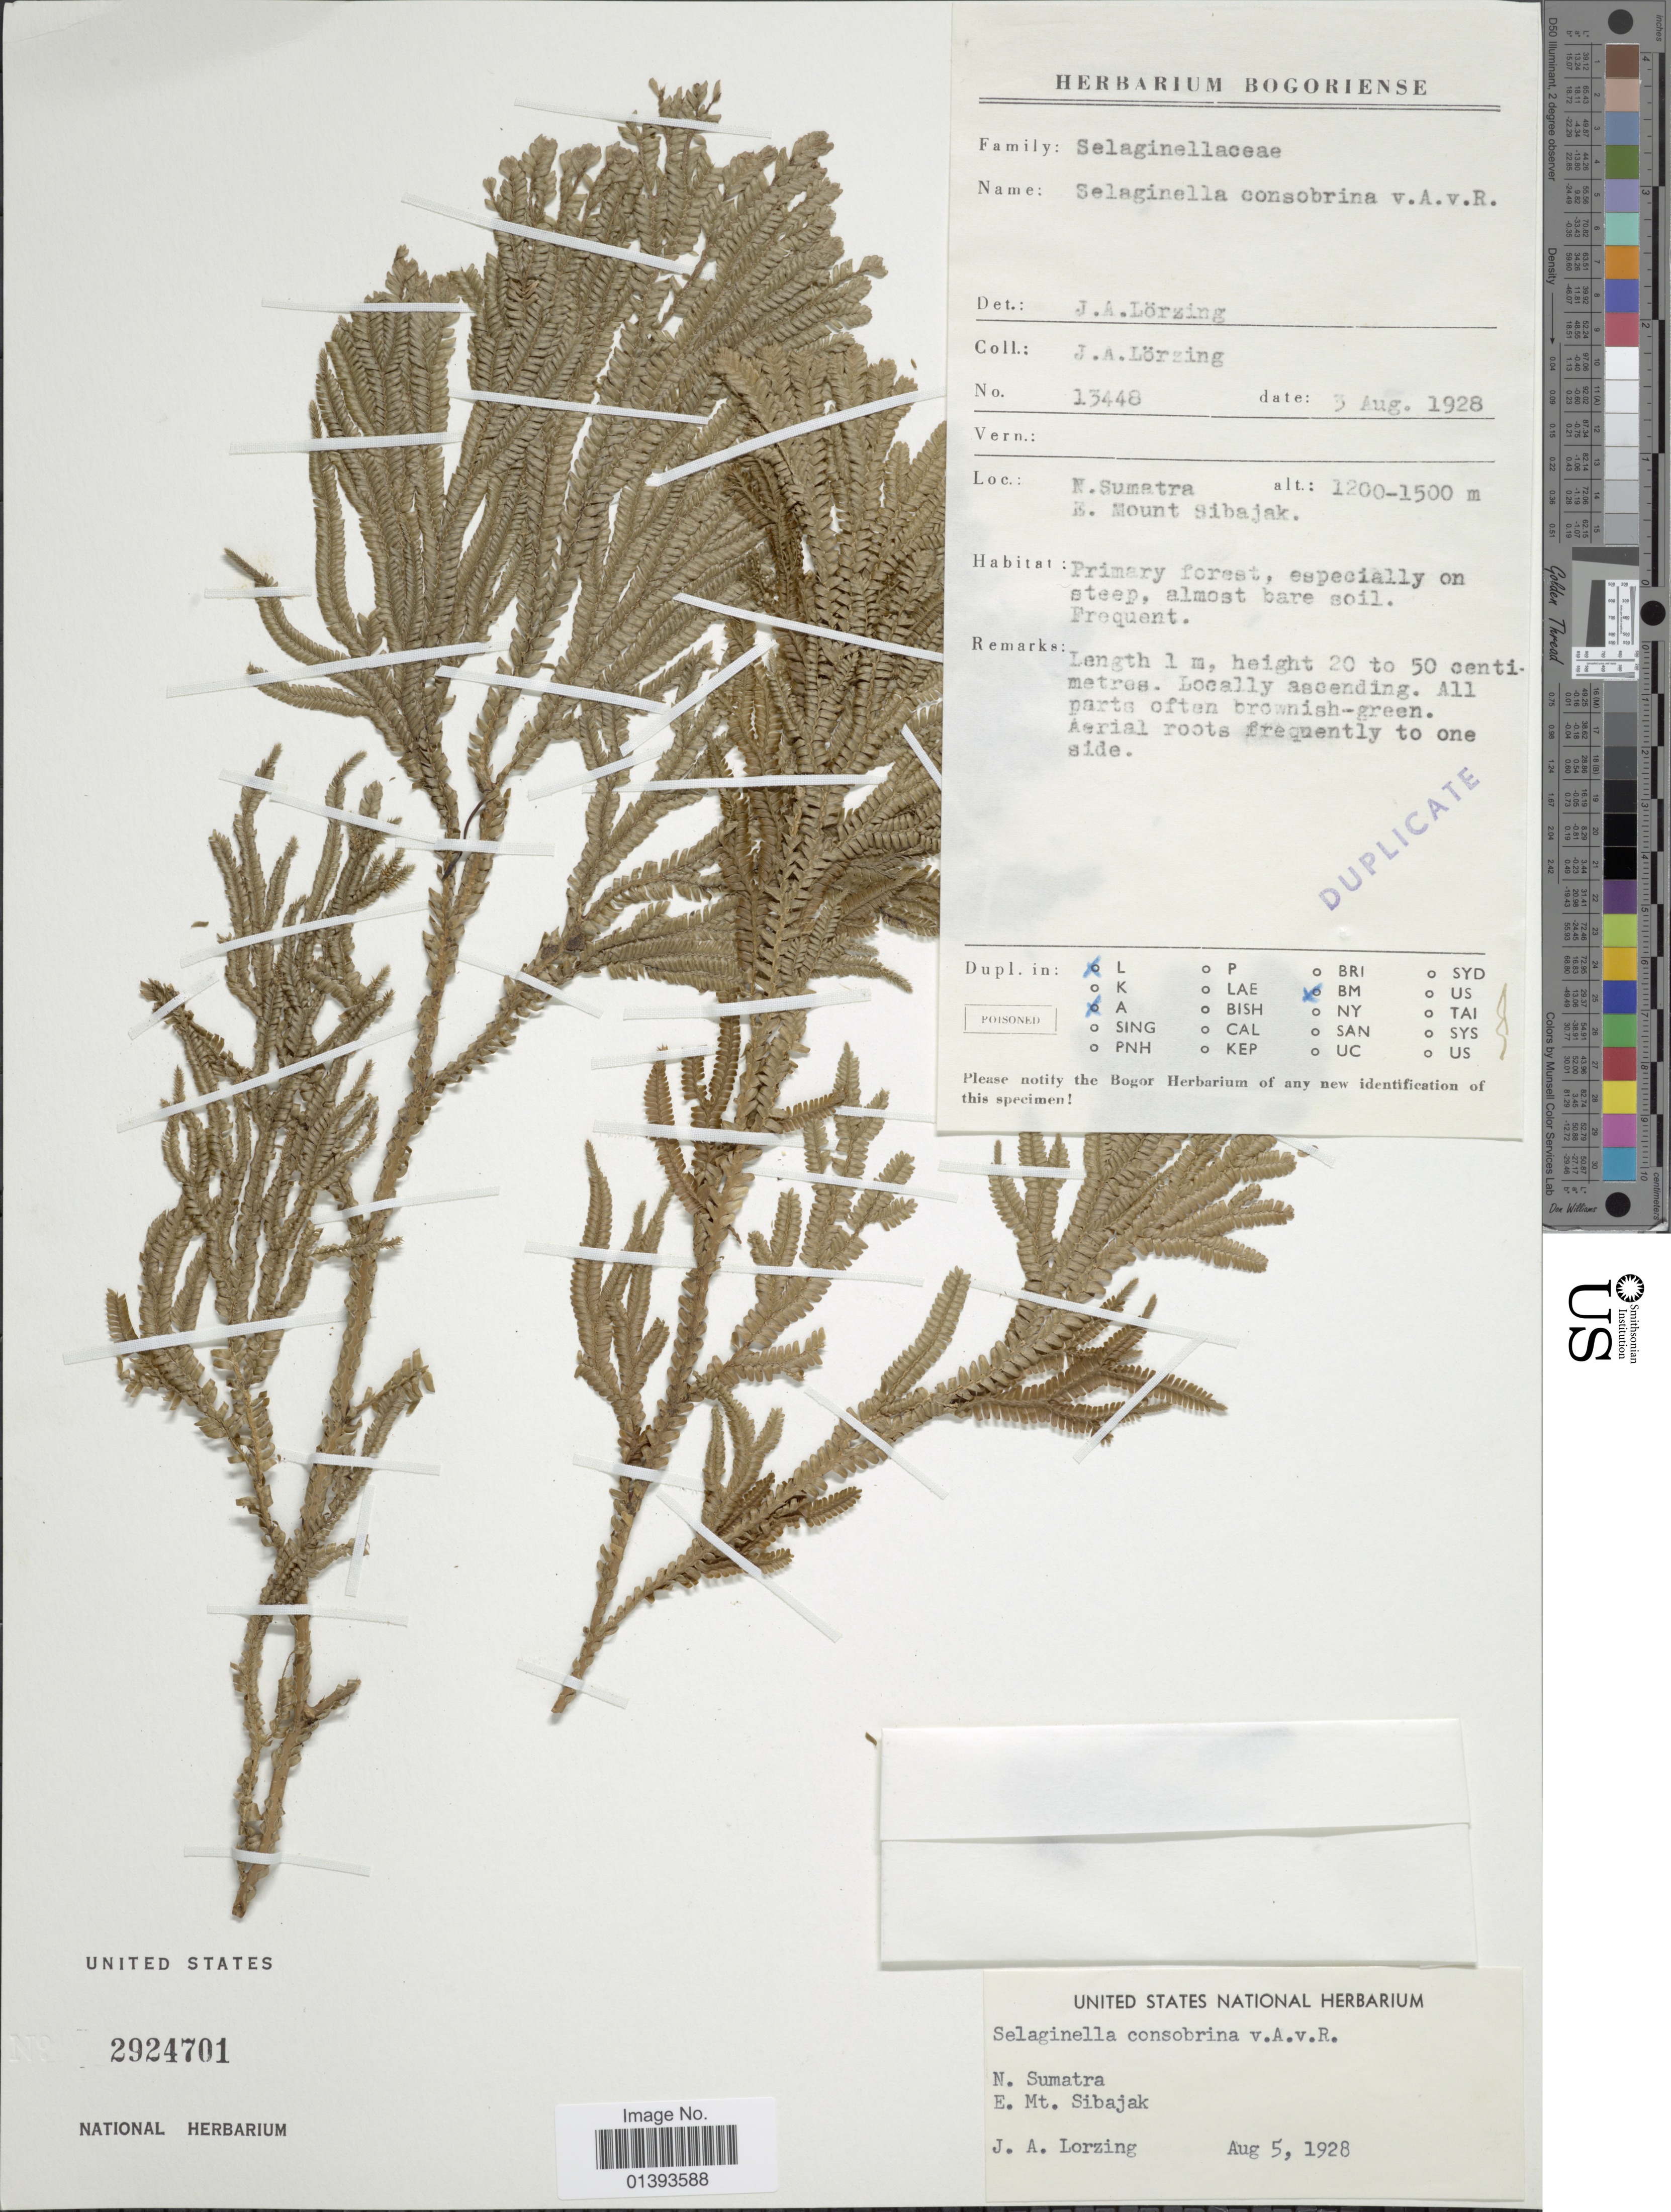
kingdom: Plantae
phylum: Tracheophyta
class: Lycopodiopsida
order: Selaginellales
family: Selaginellaceae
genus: Selaginella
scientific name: Selaginella consobrina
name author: Alderw.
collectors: J. Lorzing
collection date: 1928-08-05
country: Indonesia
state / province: Sumatra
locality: N. Sumatra, E. Mt. Sibajak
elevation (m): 1200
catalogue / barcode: US 2924701